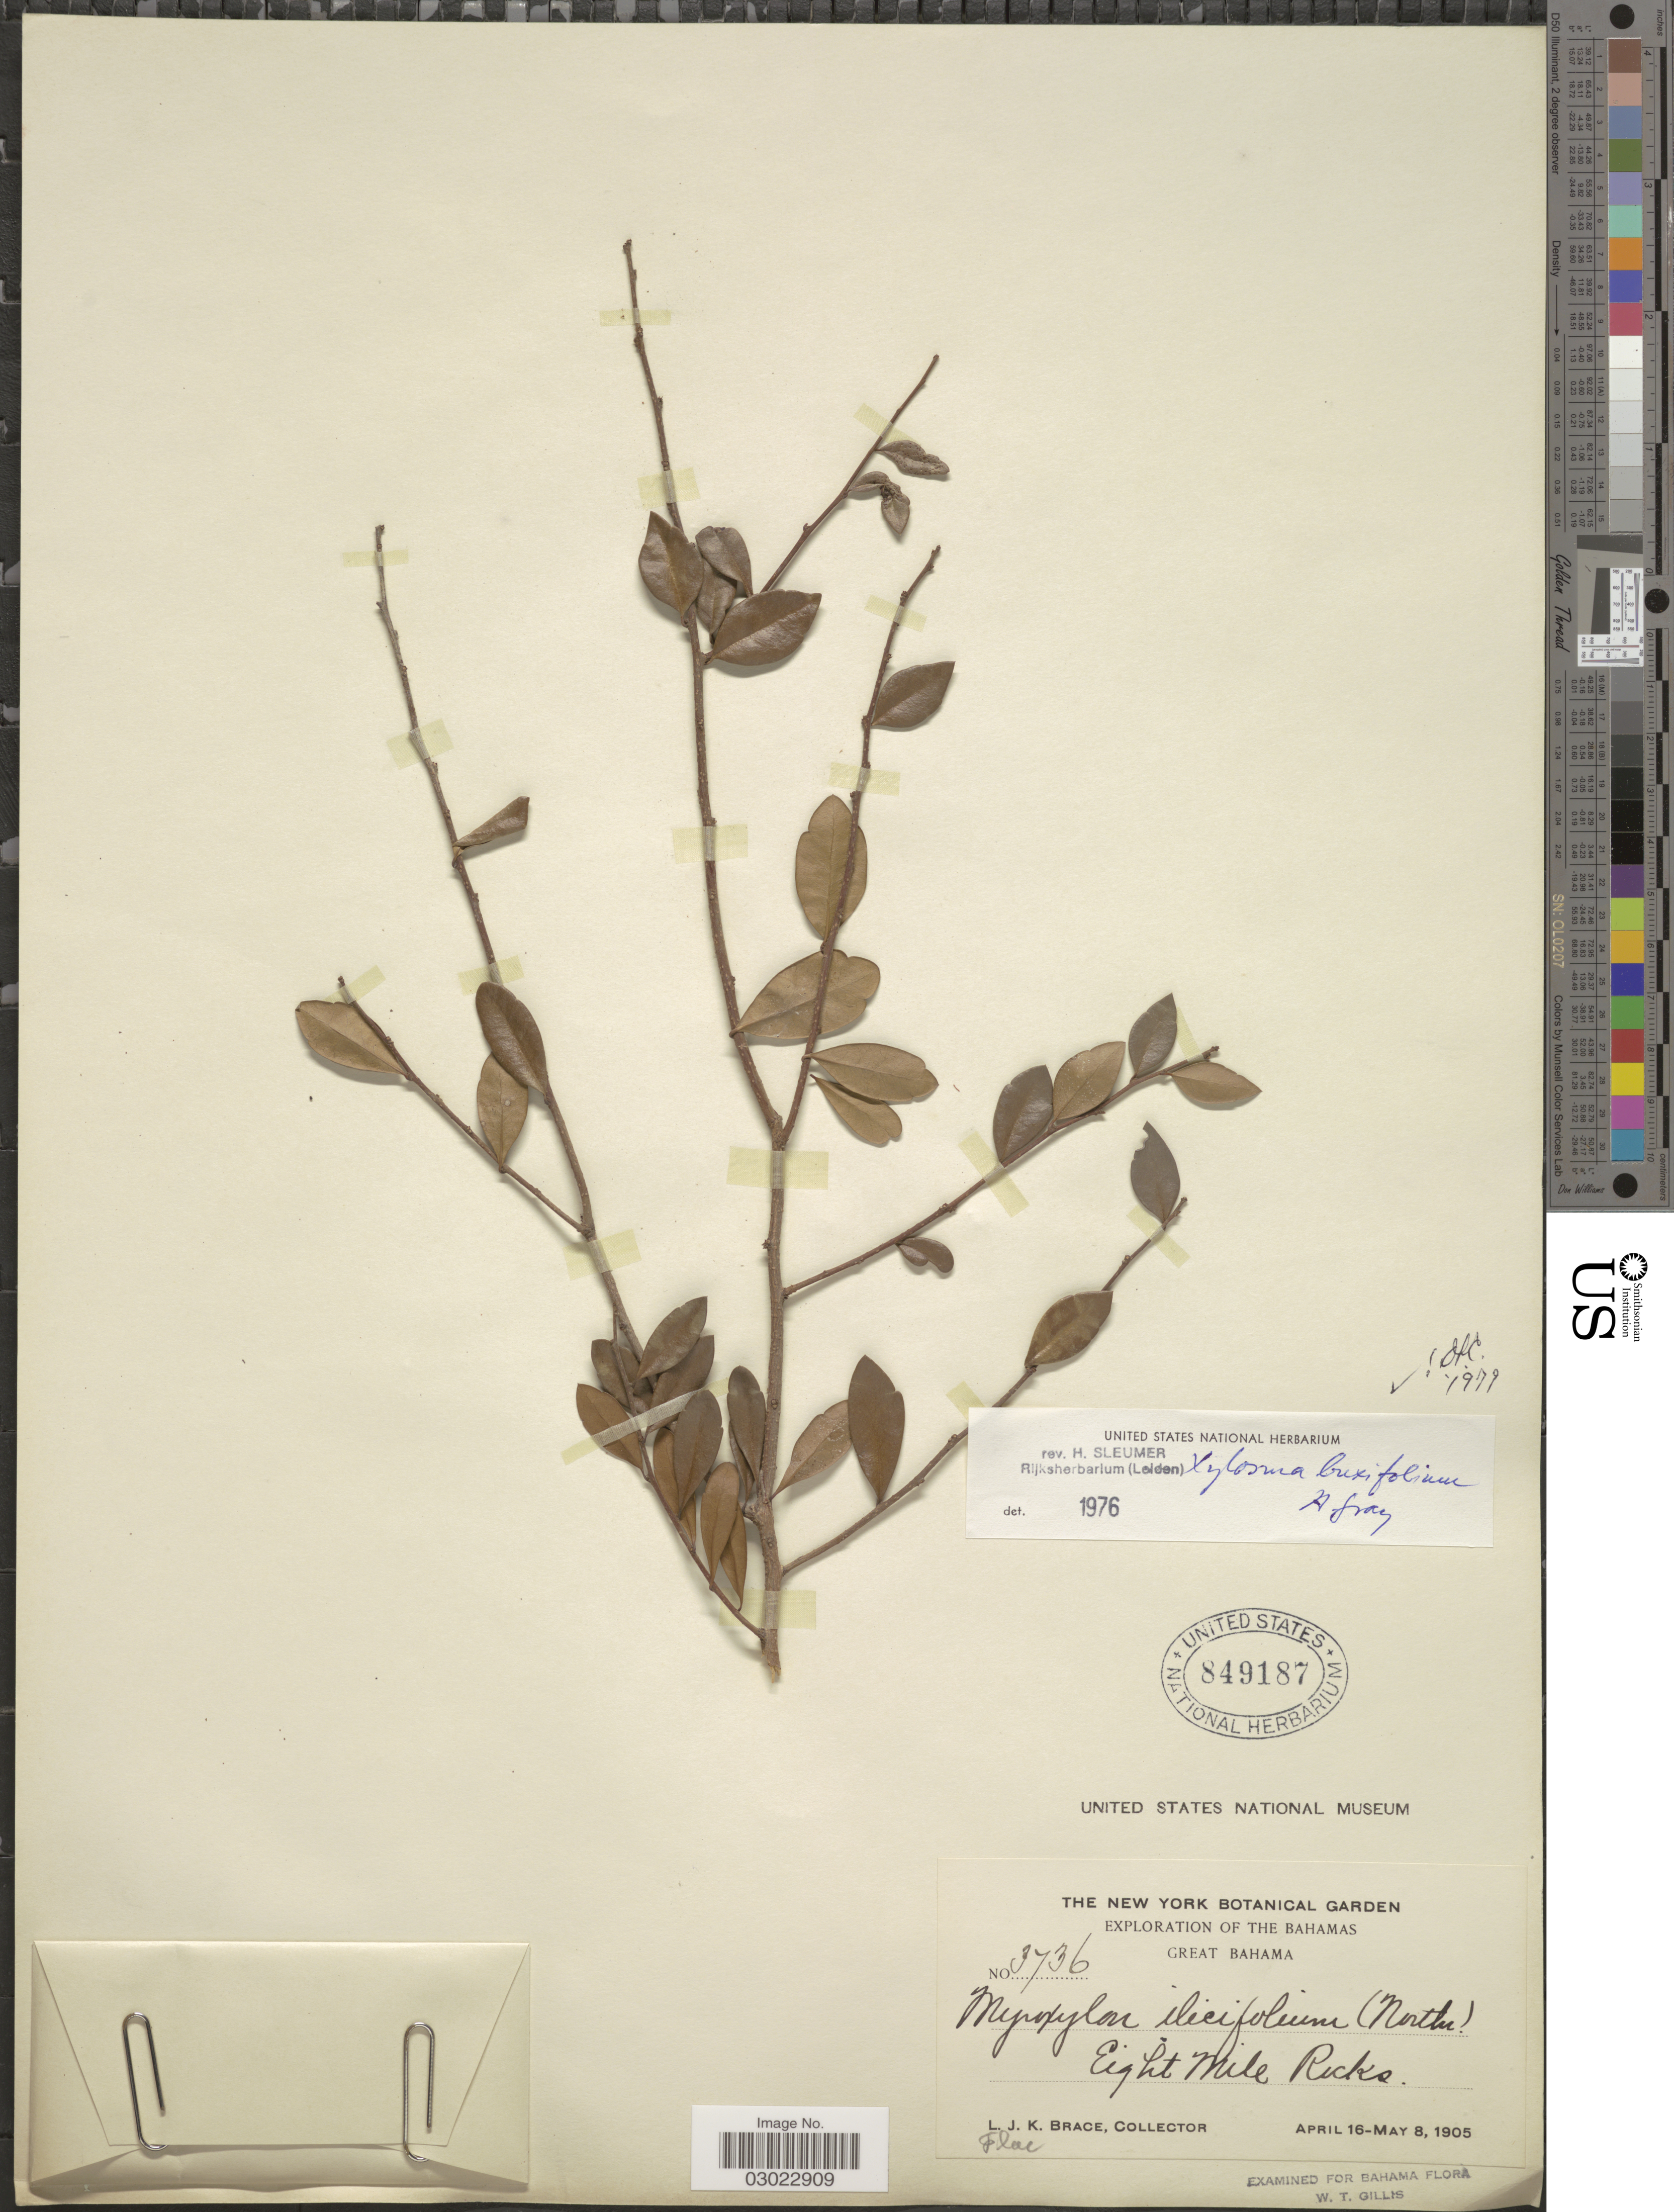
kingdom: Plantae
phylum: Tracheophyta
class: Magnoliopsida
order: Malpighiales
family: Salicaceae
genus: Xylosma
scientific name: Xylosma buxifolia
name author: A. Gray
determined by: Sleumer, H. O.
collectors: L. J. K. Brace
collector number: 3736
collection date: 1905-04-16/1905-05-08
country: Bahamas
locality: Great Bahama. Eight Mile Rocks.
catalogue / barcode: US 849187